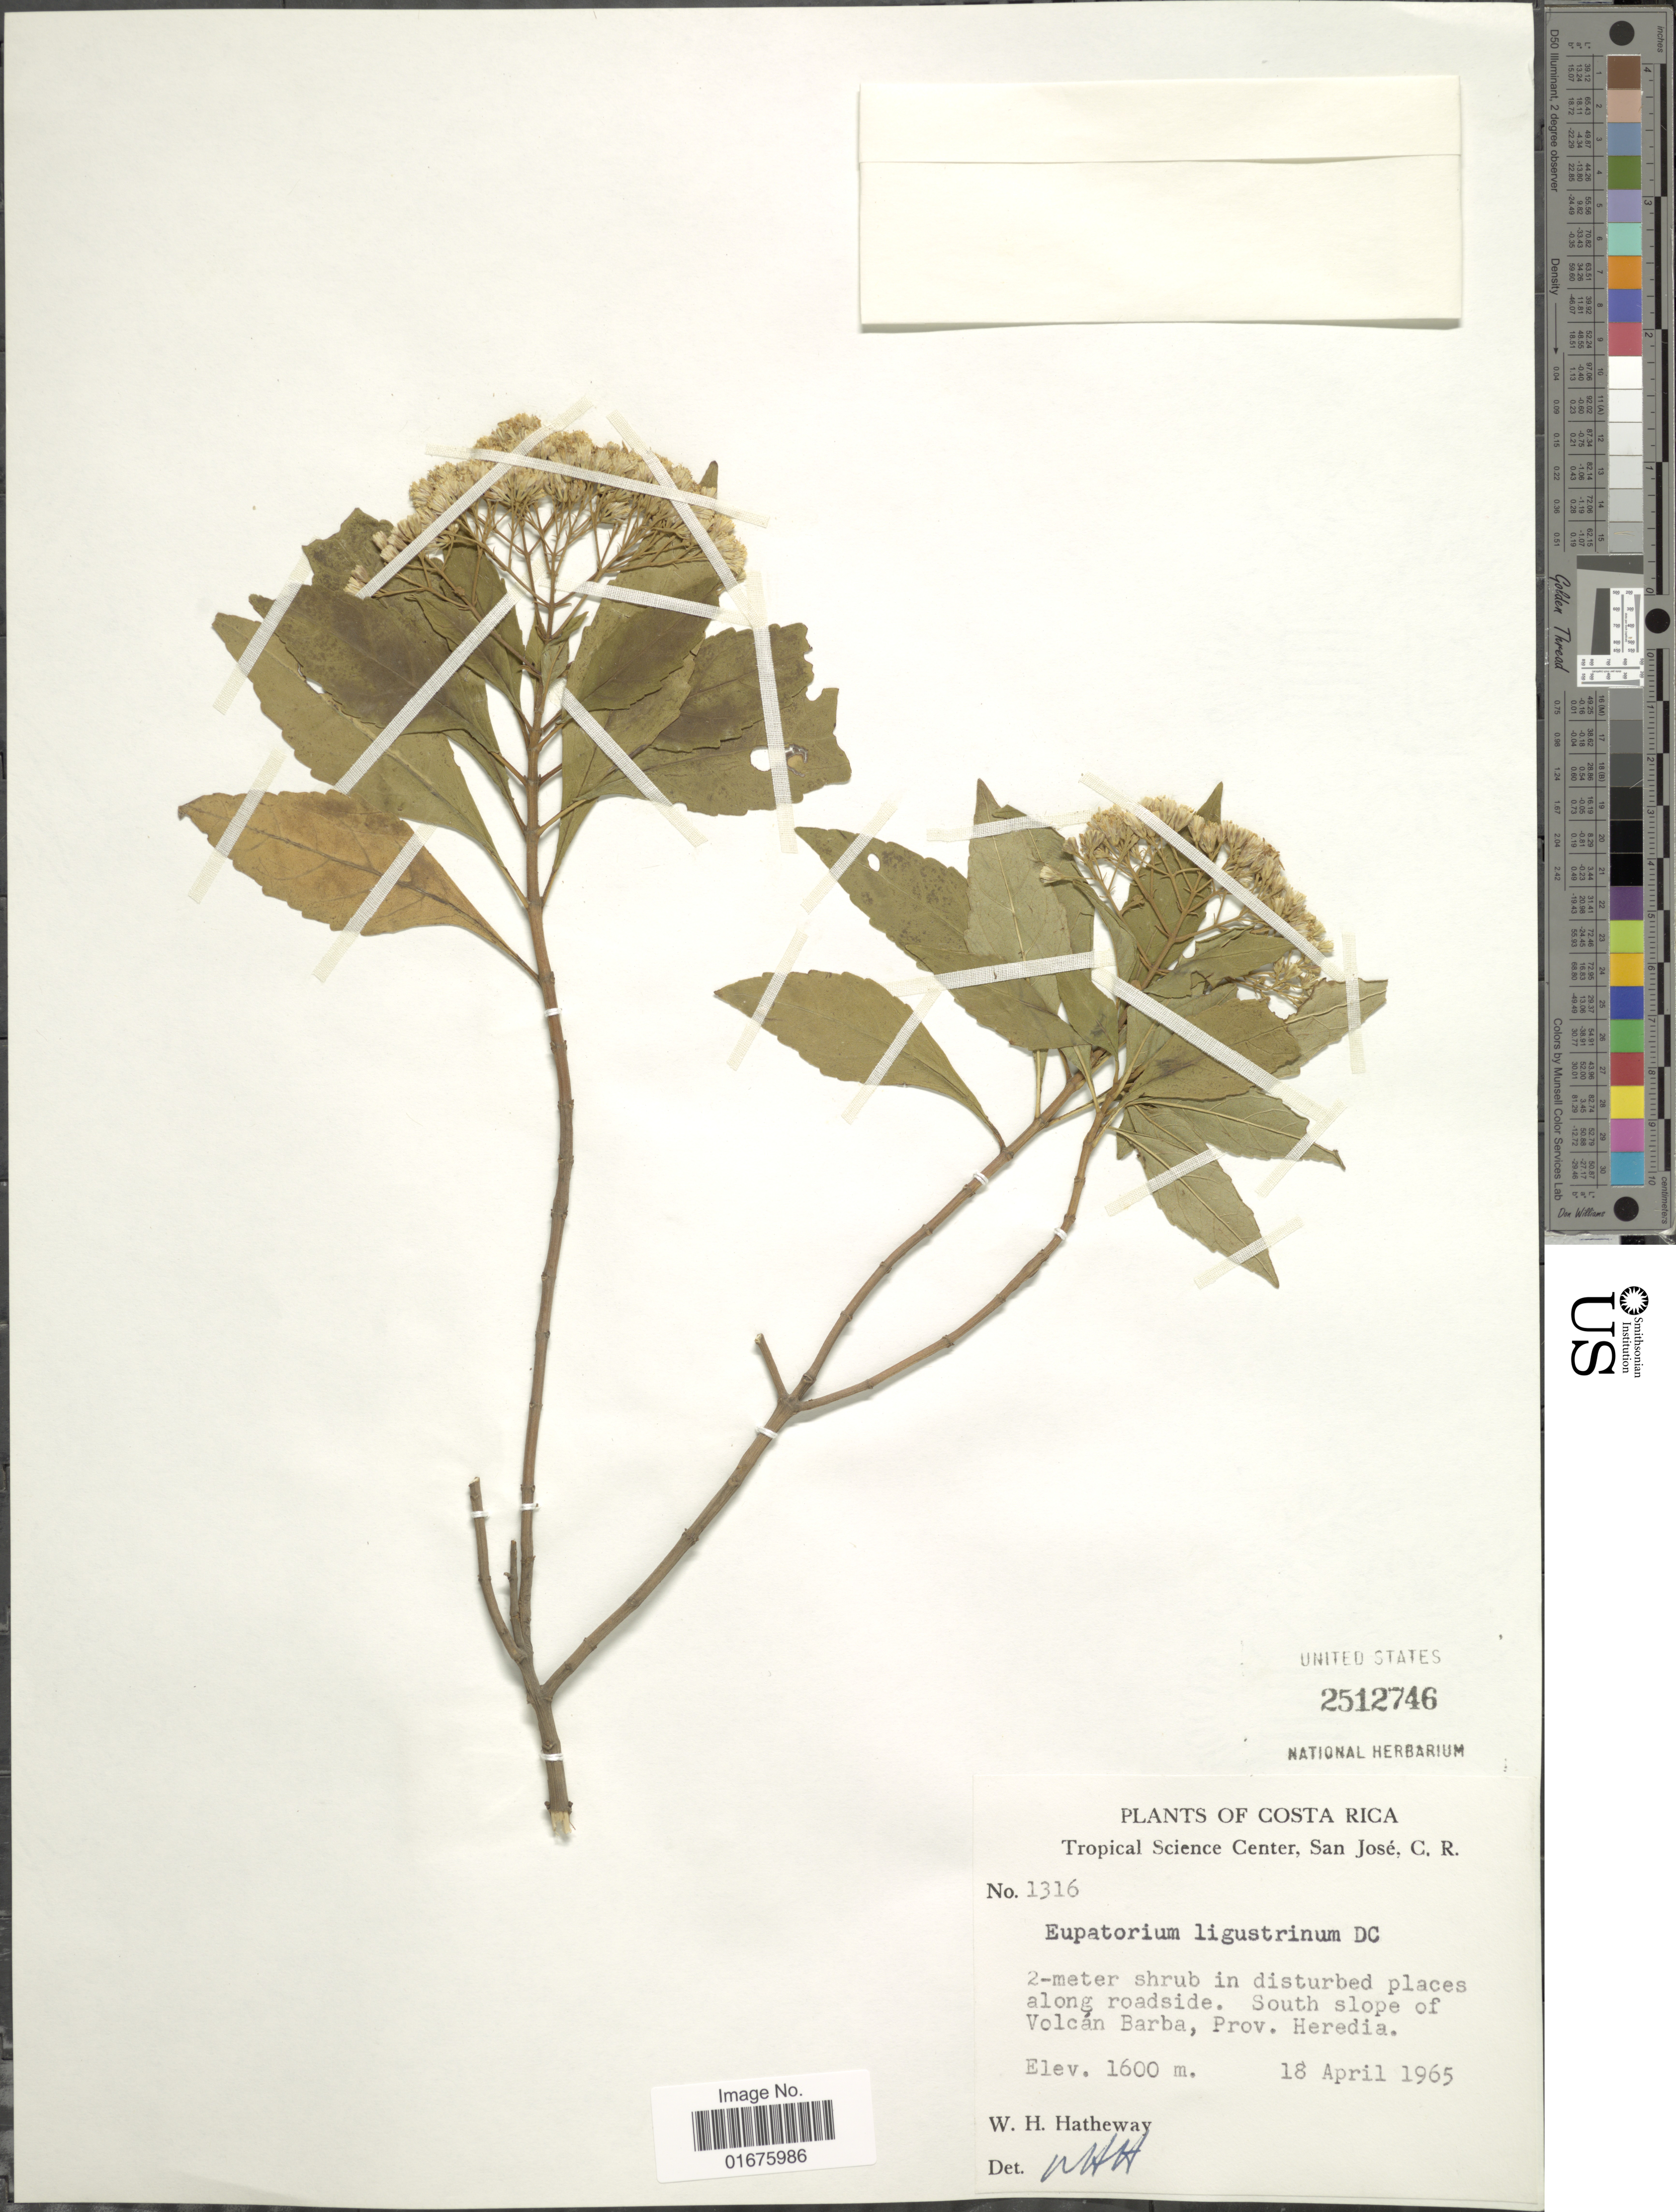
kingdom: Plantae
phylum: Tracheophyta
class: Magnoliopsida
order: Asterales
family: Asteraceae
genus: Ageratina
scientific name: Ageratina ligustrina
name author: (DC.) R.M. King & H. Rob.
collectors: W. H. Hatheway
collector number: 1316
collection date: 1965-04-18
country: Costa Rica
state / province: Heredia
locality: Tropical Science Center, San José, 2-meter shrub in disturned places along roadside, South slope of Volcán Barba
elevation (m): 1600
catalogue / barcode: US 2512746